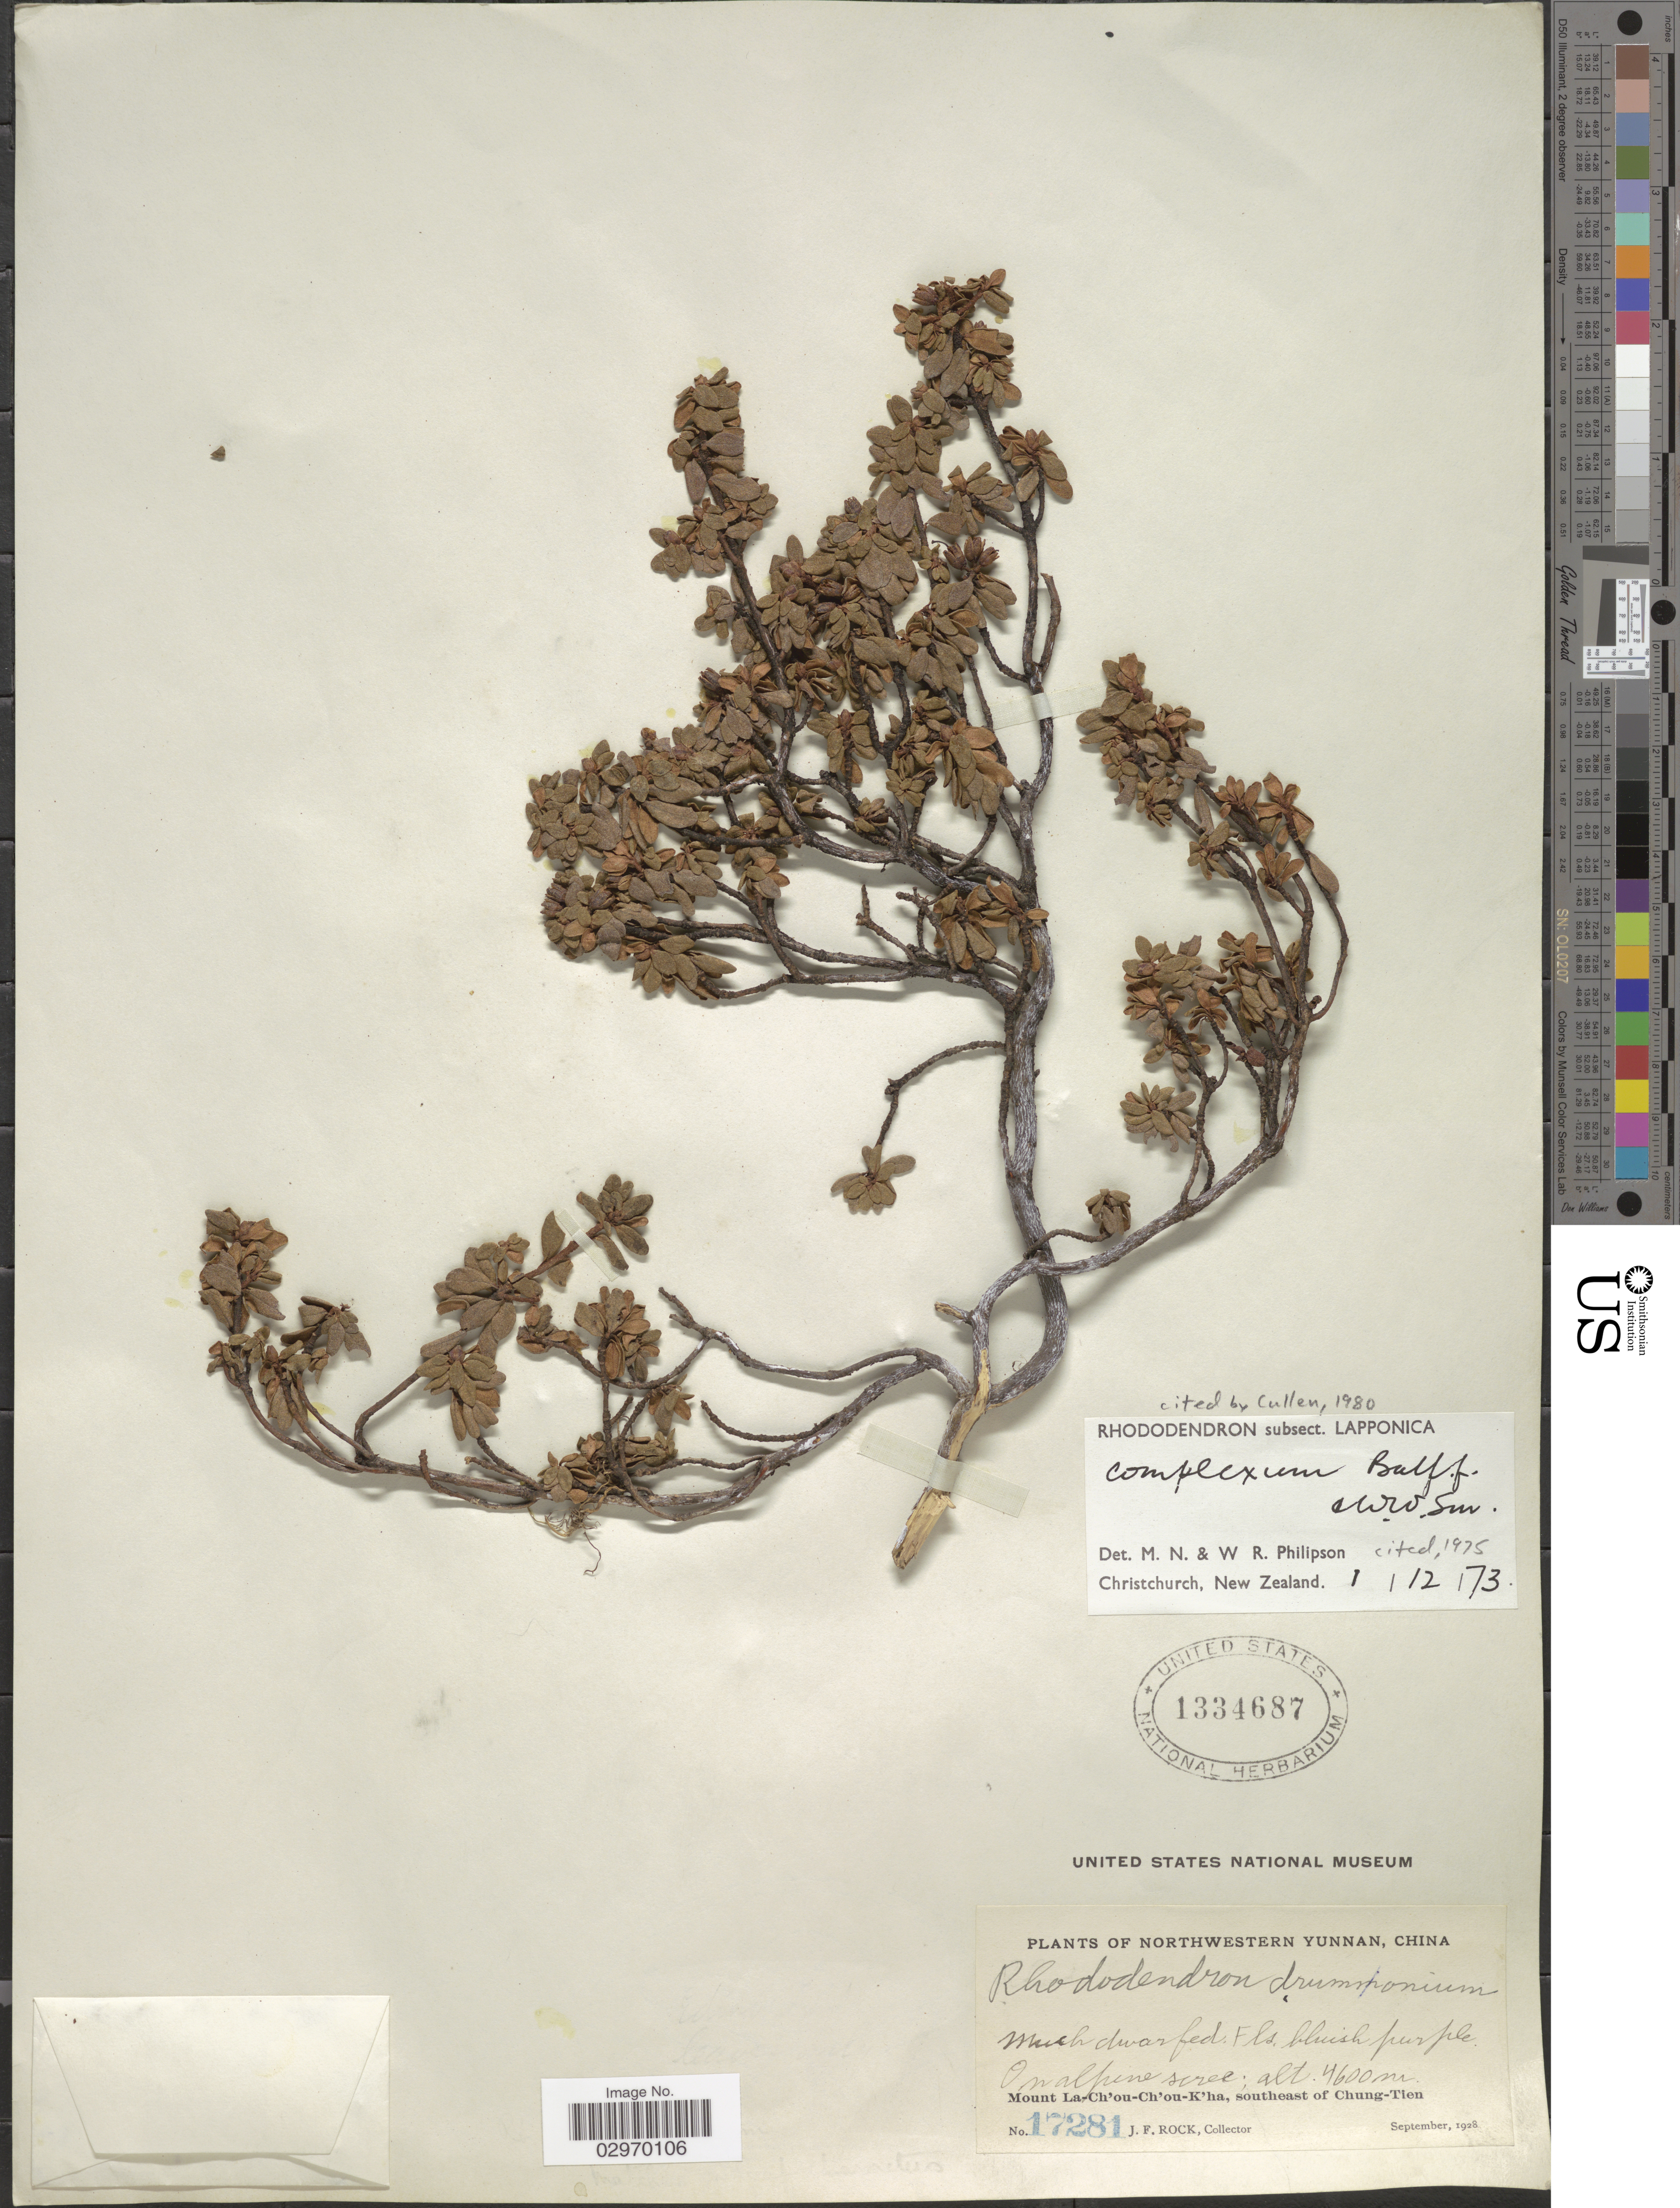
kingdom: Plantae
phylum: Tracheophyta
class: Magnoliopsida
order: Ericales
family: Ericaceae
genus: Rhododendron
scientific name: Rhododendron complexum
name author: Balf. f. & W.W. Sm.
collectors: J. Rock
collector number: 17281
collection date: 1928-09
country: China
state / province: Yunnan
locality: Northwestern Yunnan. Mount La-Ch'ou-Ch'ou-K'ha, southeast of Chung-Tien.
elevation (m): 4600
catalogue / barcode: US 1334687